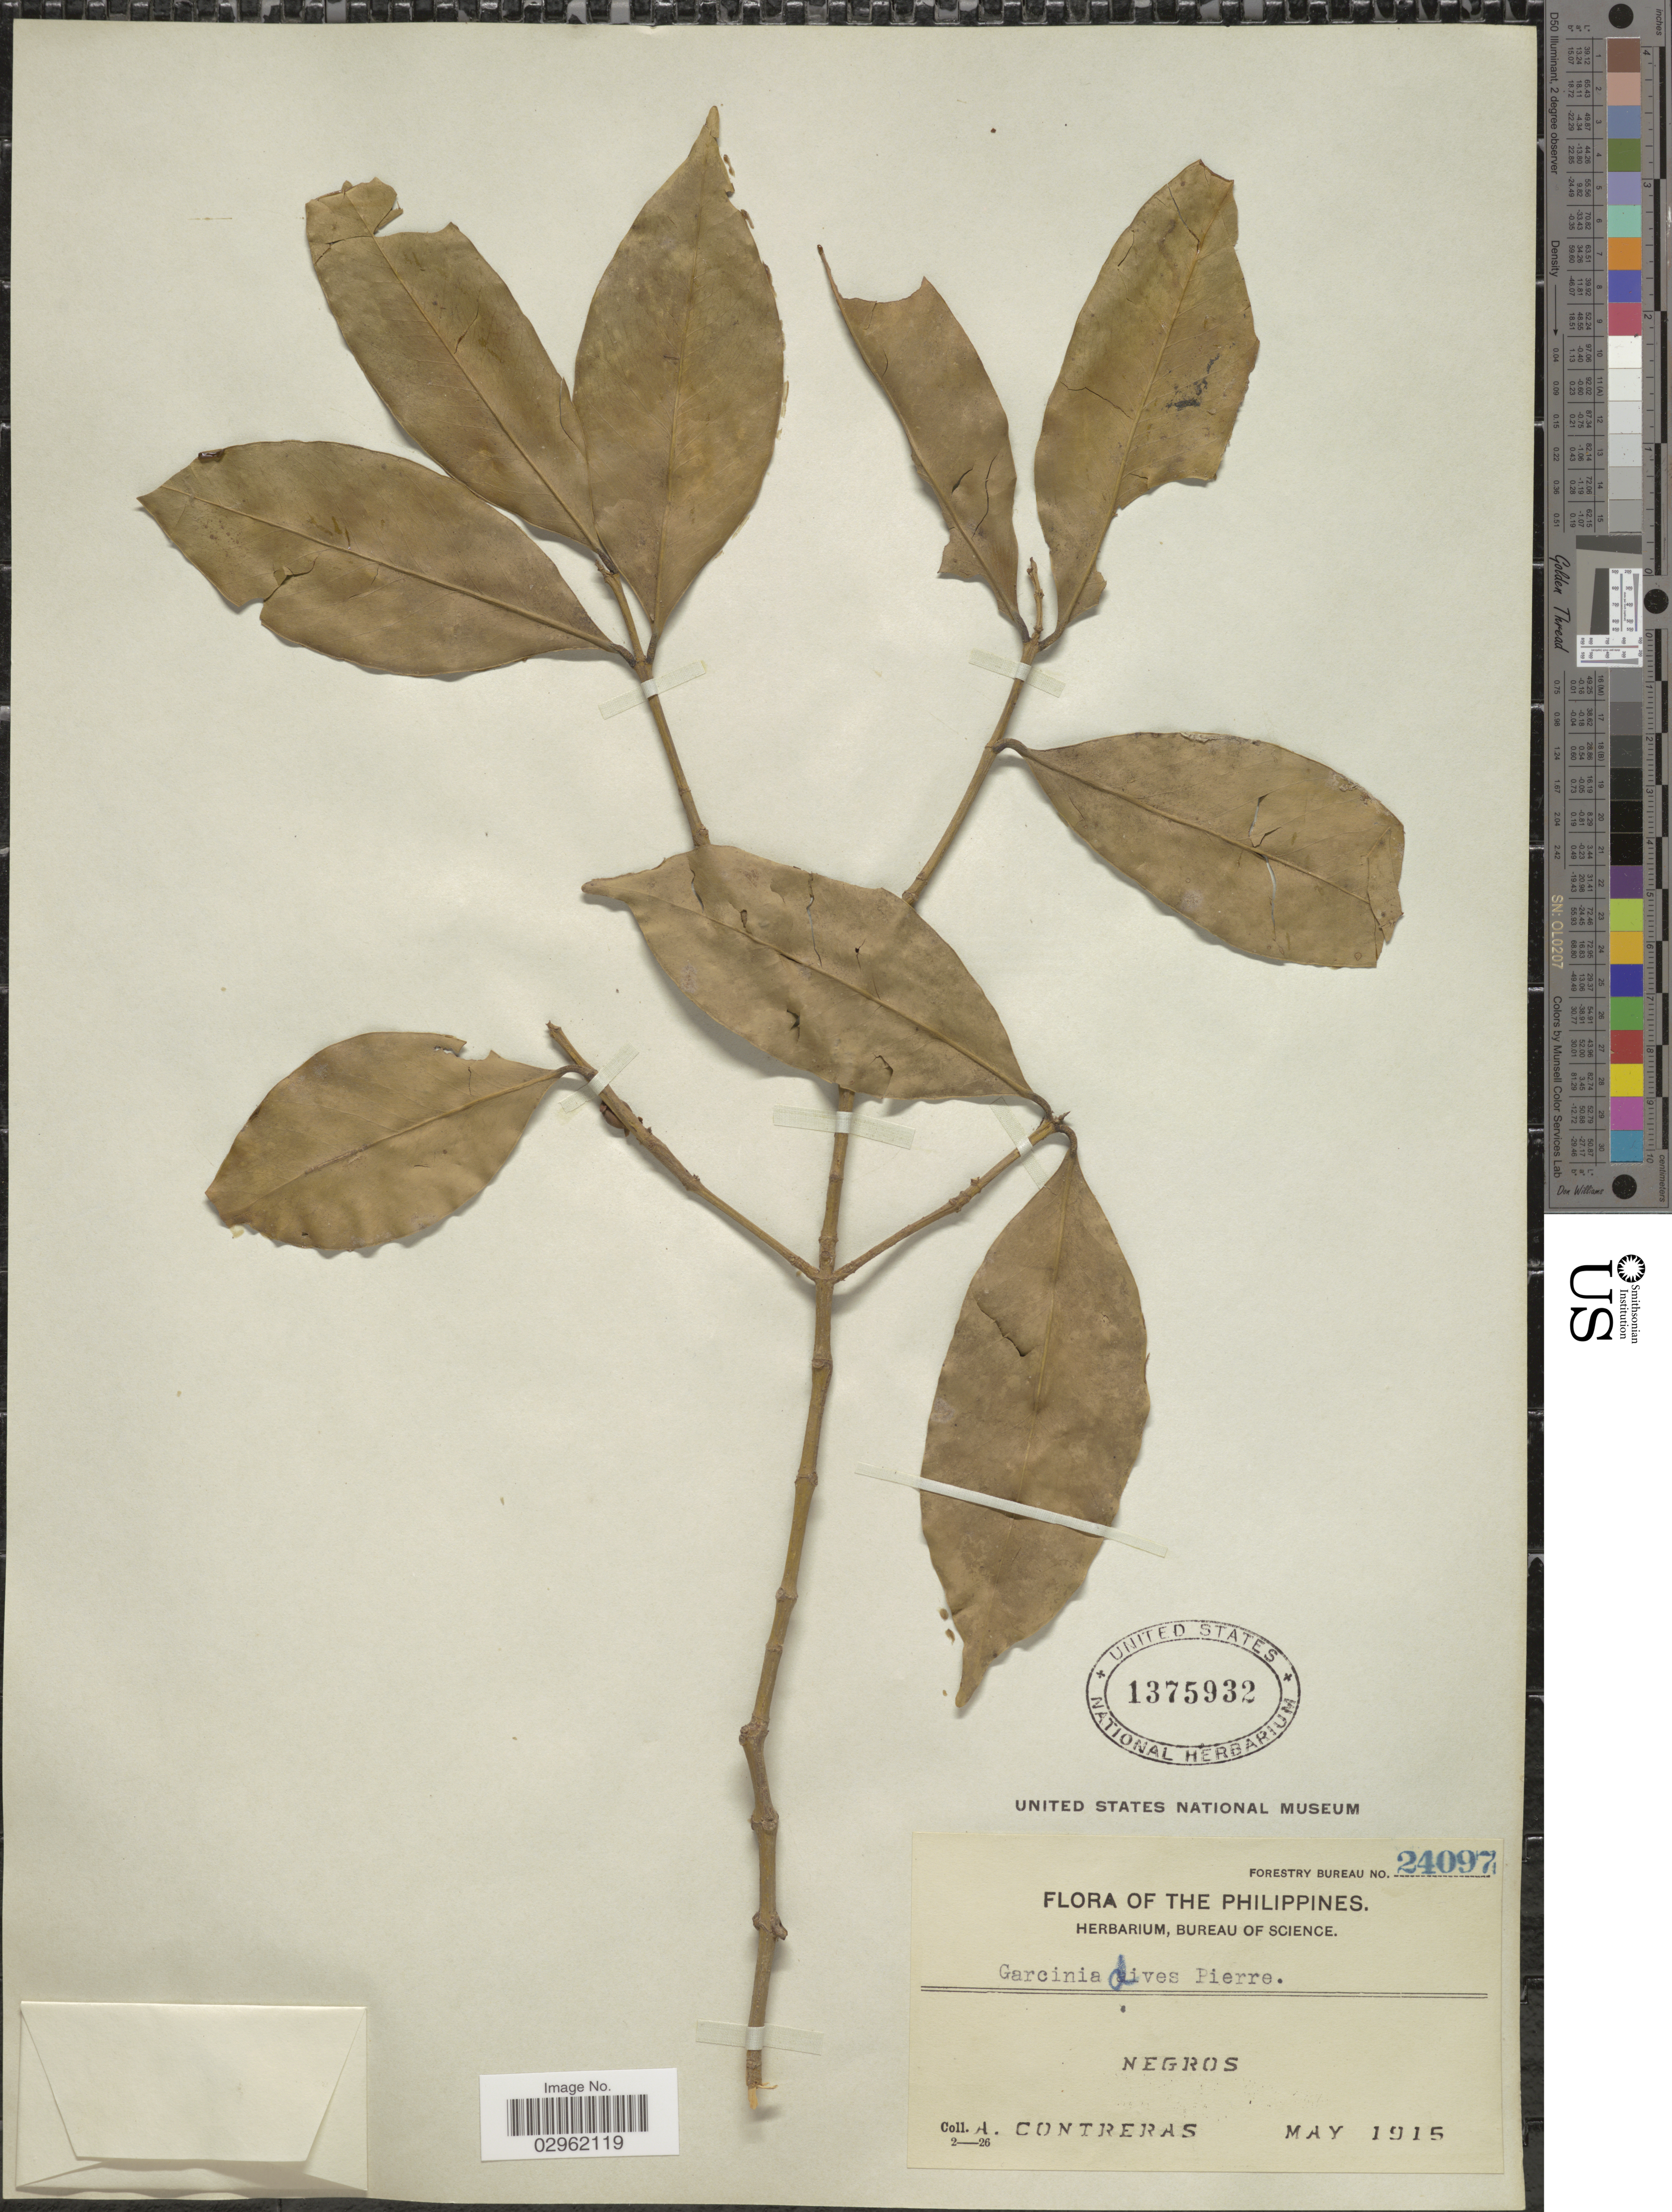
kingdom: Plantae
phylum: Tracheophyta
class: Magnoliopsida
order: Malpighiales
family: Clusiaceae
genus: Garcinia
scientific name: Garcinia dives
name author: Pierre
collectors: A. Contreras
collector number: Forestry Bureau 24097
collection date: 1915-05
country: Philippines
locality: Negros.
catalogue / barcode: US 1375932